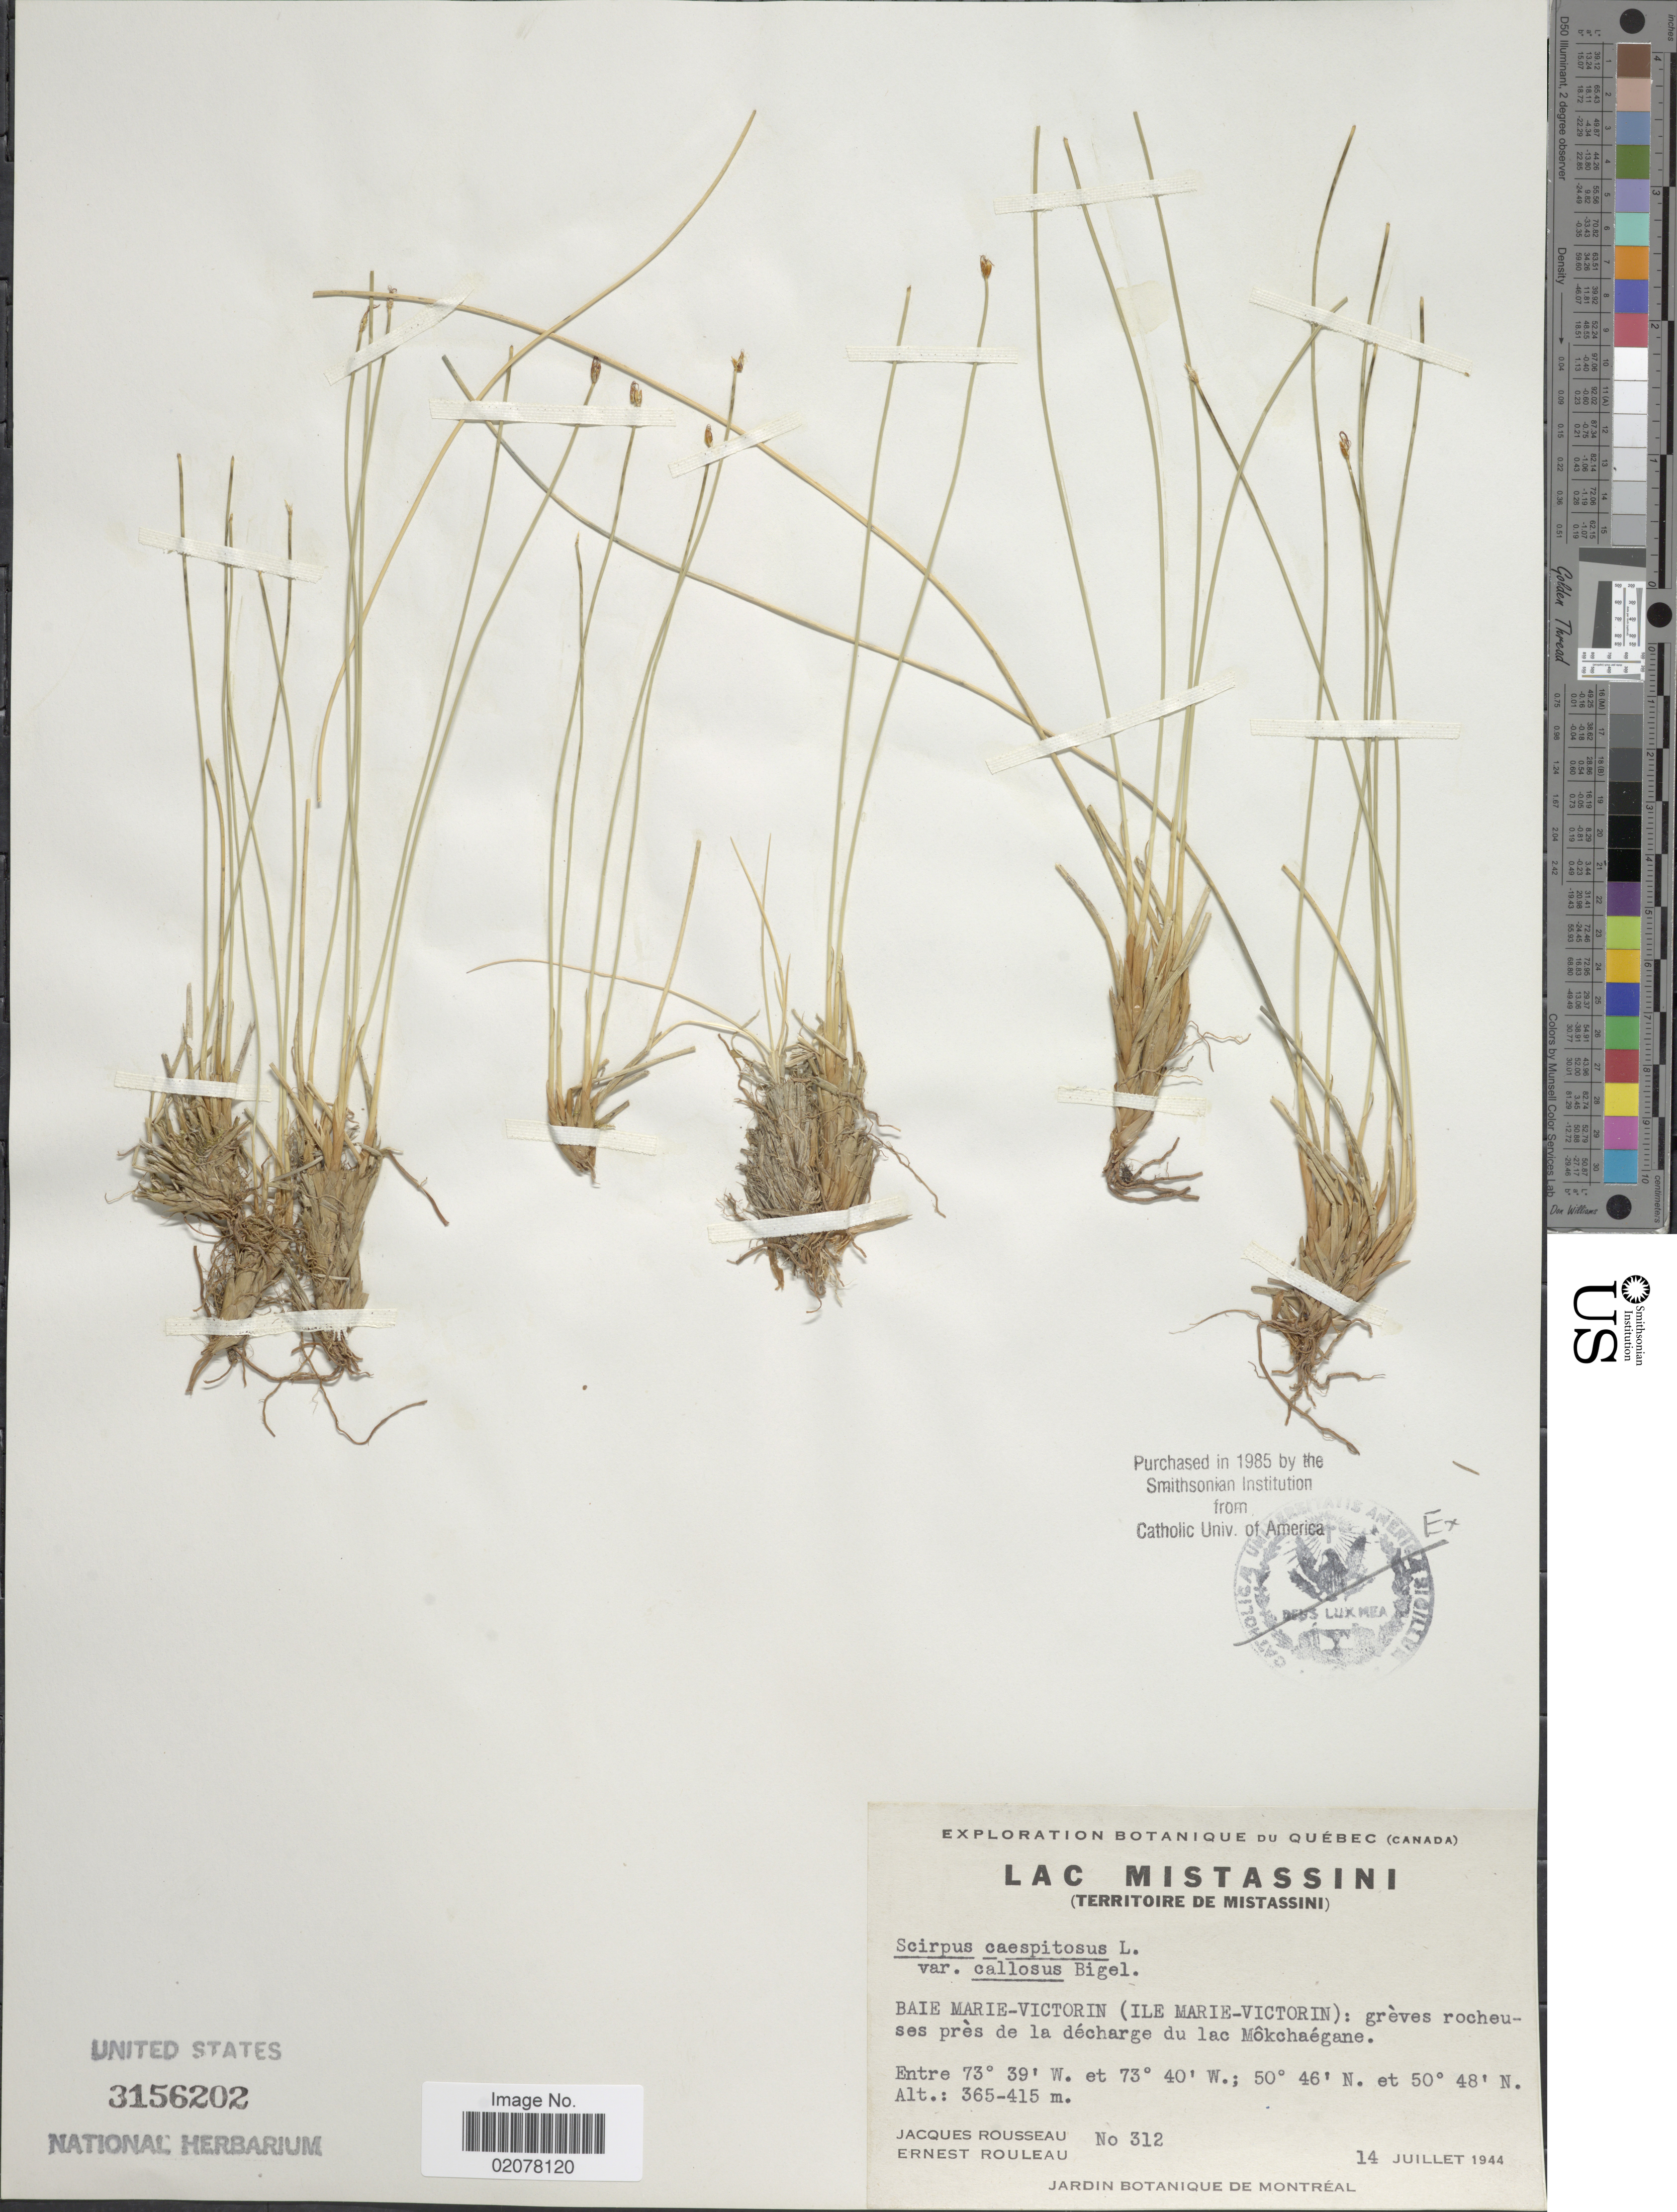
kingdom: Plantae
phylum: Tracheophyta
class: Liliopsida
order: Poales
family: Cyperaceae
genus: Trichophorum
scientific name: Trichophorum cespitosum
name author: (L.) Hartm.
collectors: J. Rousseau & J. Rouleau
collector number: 312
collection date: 1944-07-14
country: Canada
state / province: Quebec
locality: Lac Mistassini. (Territoire de Mistassini). Baie Marie-Victorin (Ile Marie-Victorin): grèves rocheuses près de la décharge du lac Môkchaégane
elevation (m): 365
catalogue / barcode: US 3156202